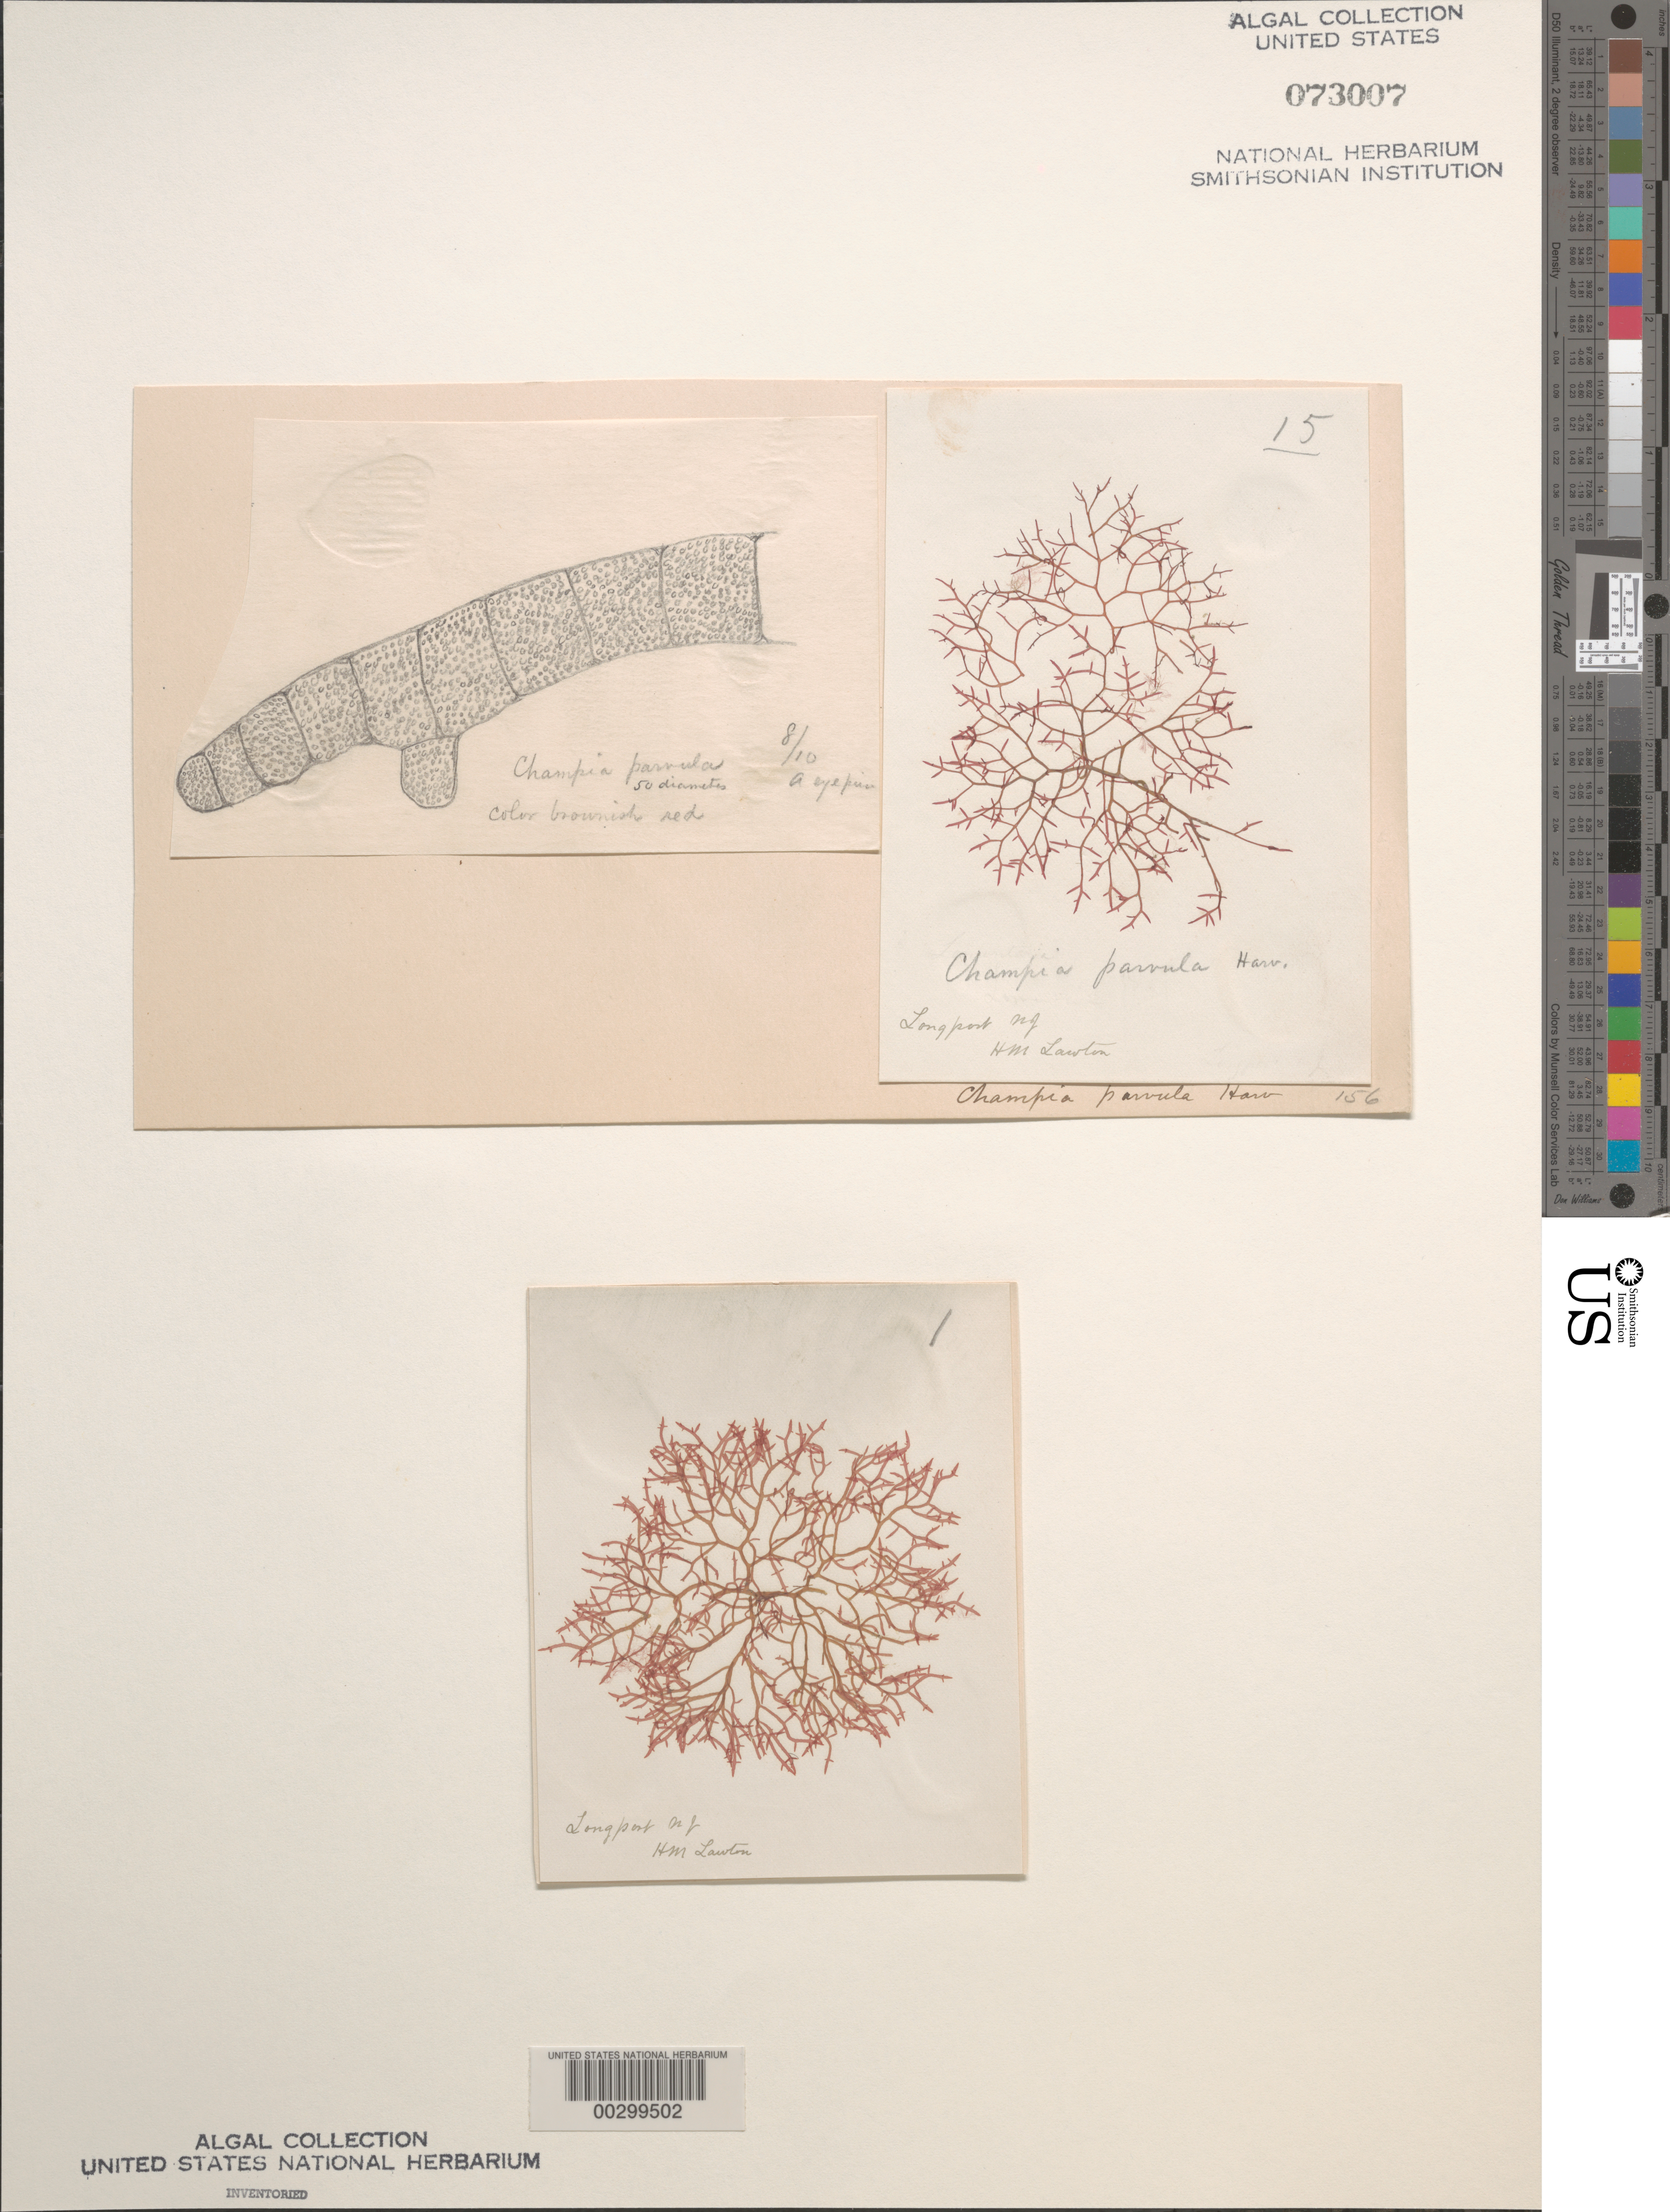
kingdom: Plantae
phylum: Rhodophyta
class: Florideophyceae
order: Rhodymeniales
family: Champiaceae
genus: Champia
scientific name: Champia parvula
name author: (C. Agardh) Harv.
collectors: H. Lawton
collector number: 1 & 15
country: United States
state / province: New Jersey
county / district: Atlantic County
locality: Longport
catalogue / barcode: US 73007